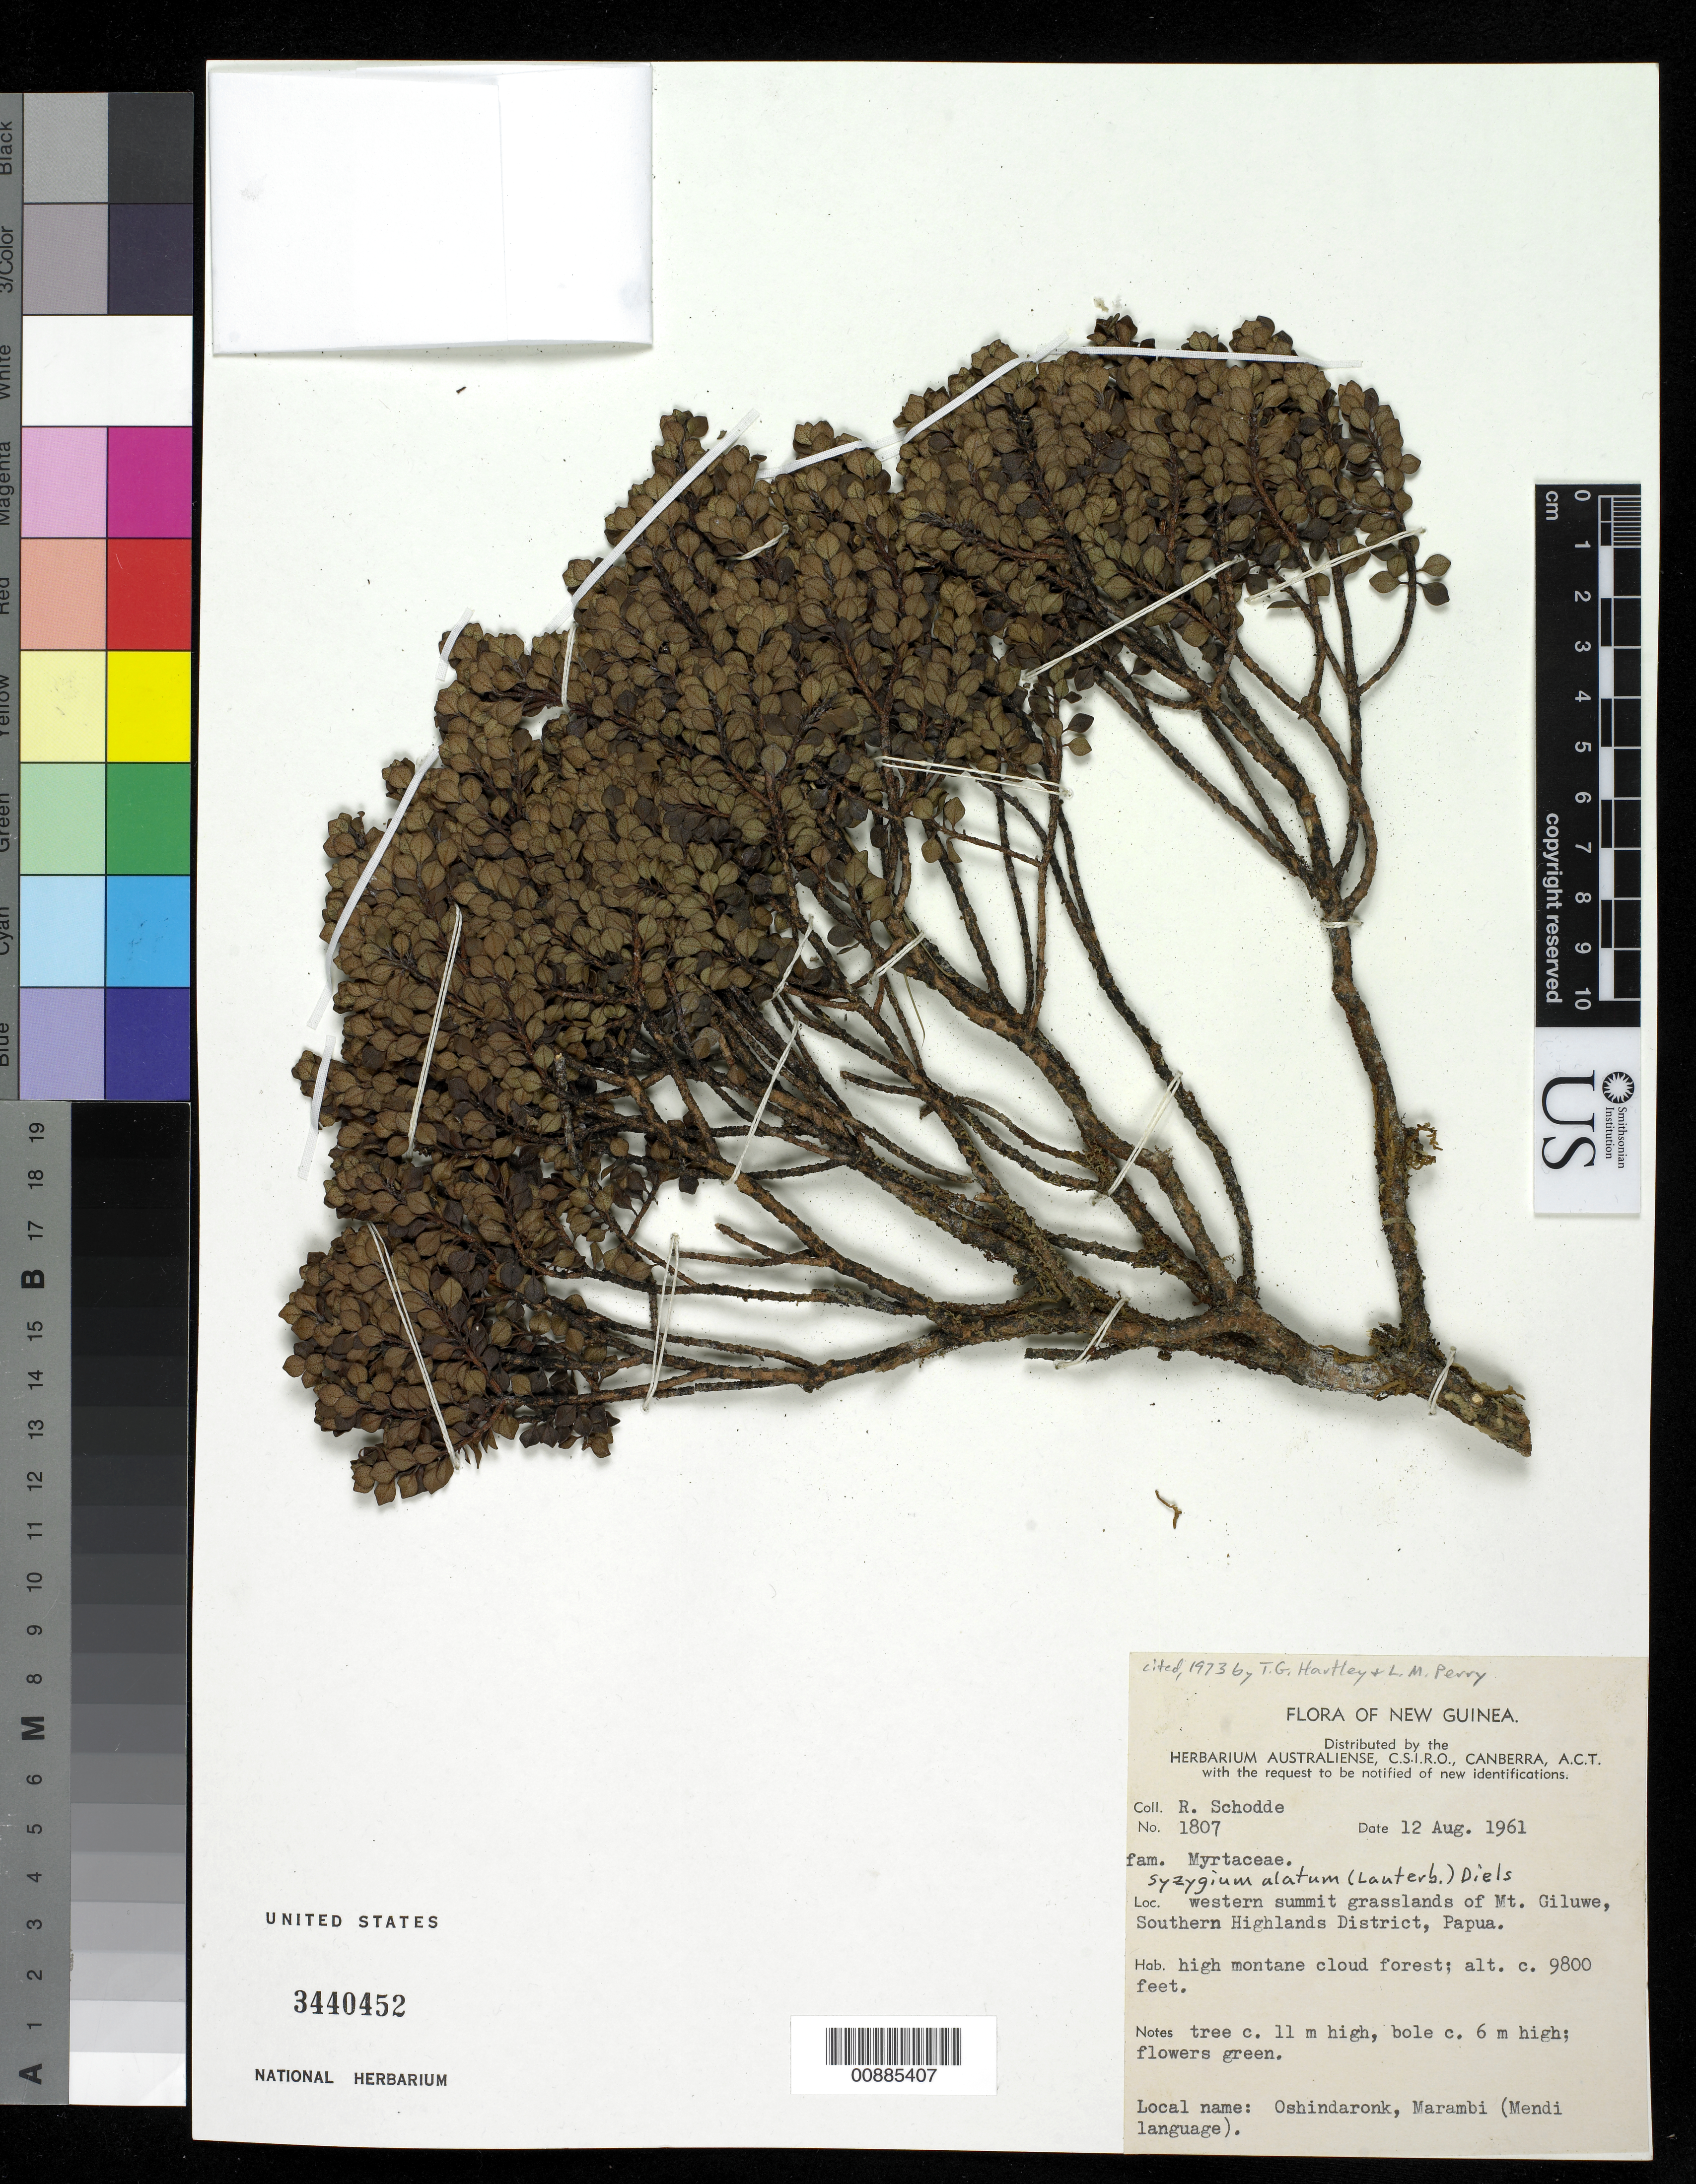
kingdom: Plantae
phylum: Tracheophyta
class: Magnoliopsida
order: Myrtales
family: Myrtaceae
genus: Syzygium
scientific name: Syzygium alatum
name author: (Lauterb.) Diels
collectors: R. Schodde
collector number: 1807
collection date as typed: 12 Aug 1961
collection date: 1961-08-12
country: Papua New Guinea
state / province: Southern Highlands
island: New Guinea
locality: Western summit grasslands of Mt. Giluwe.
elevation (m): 2987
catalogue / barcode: US 3440452